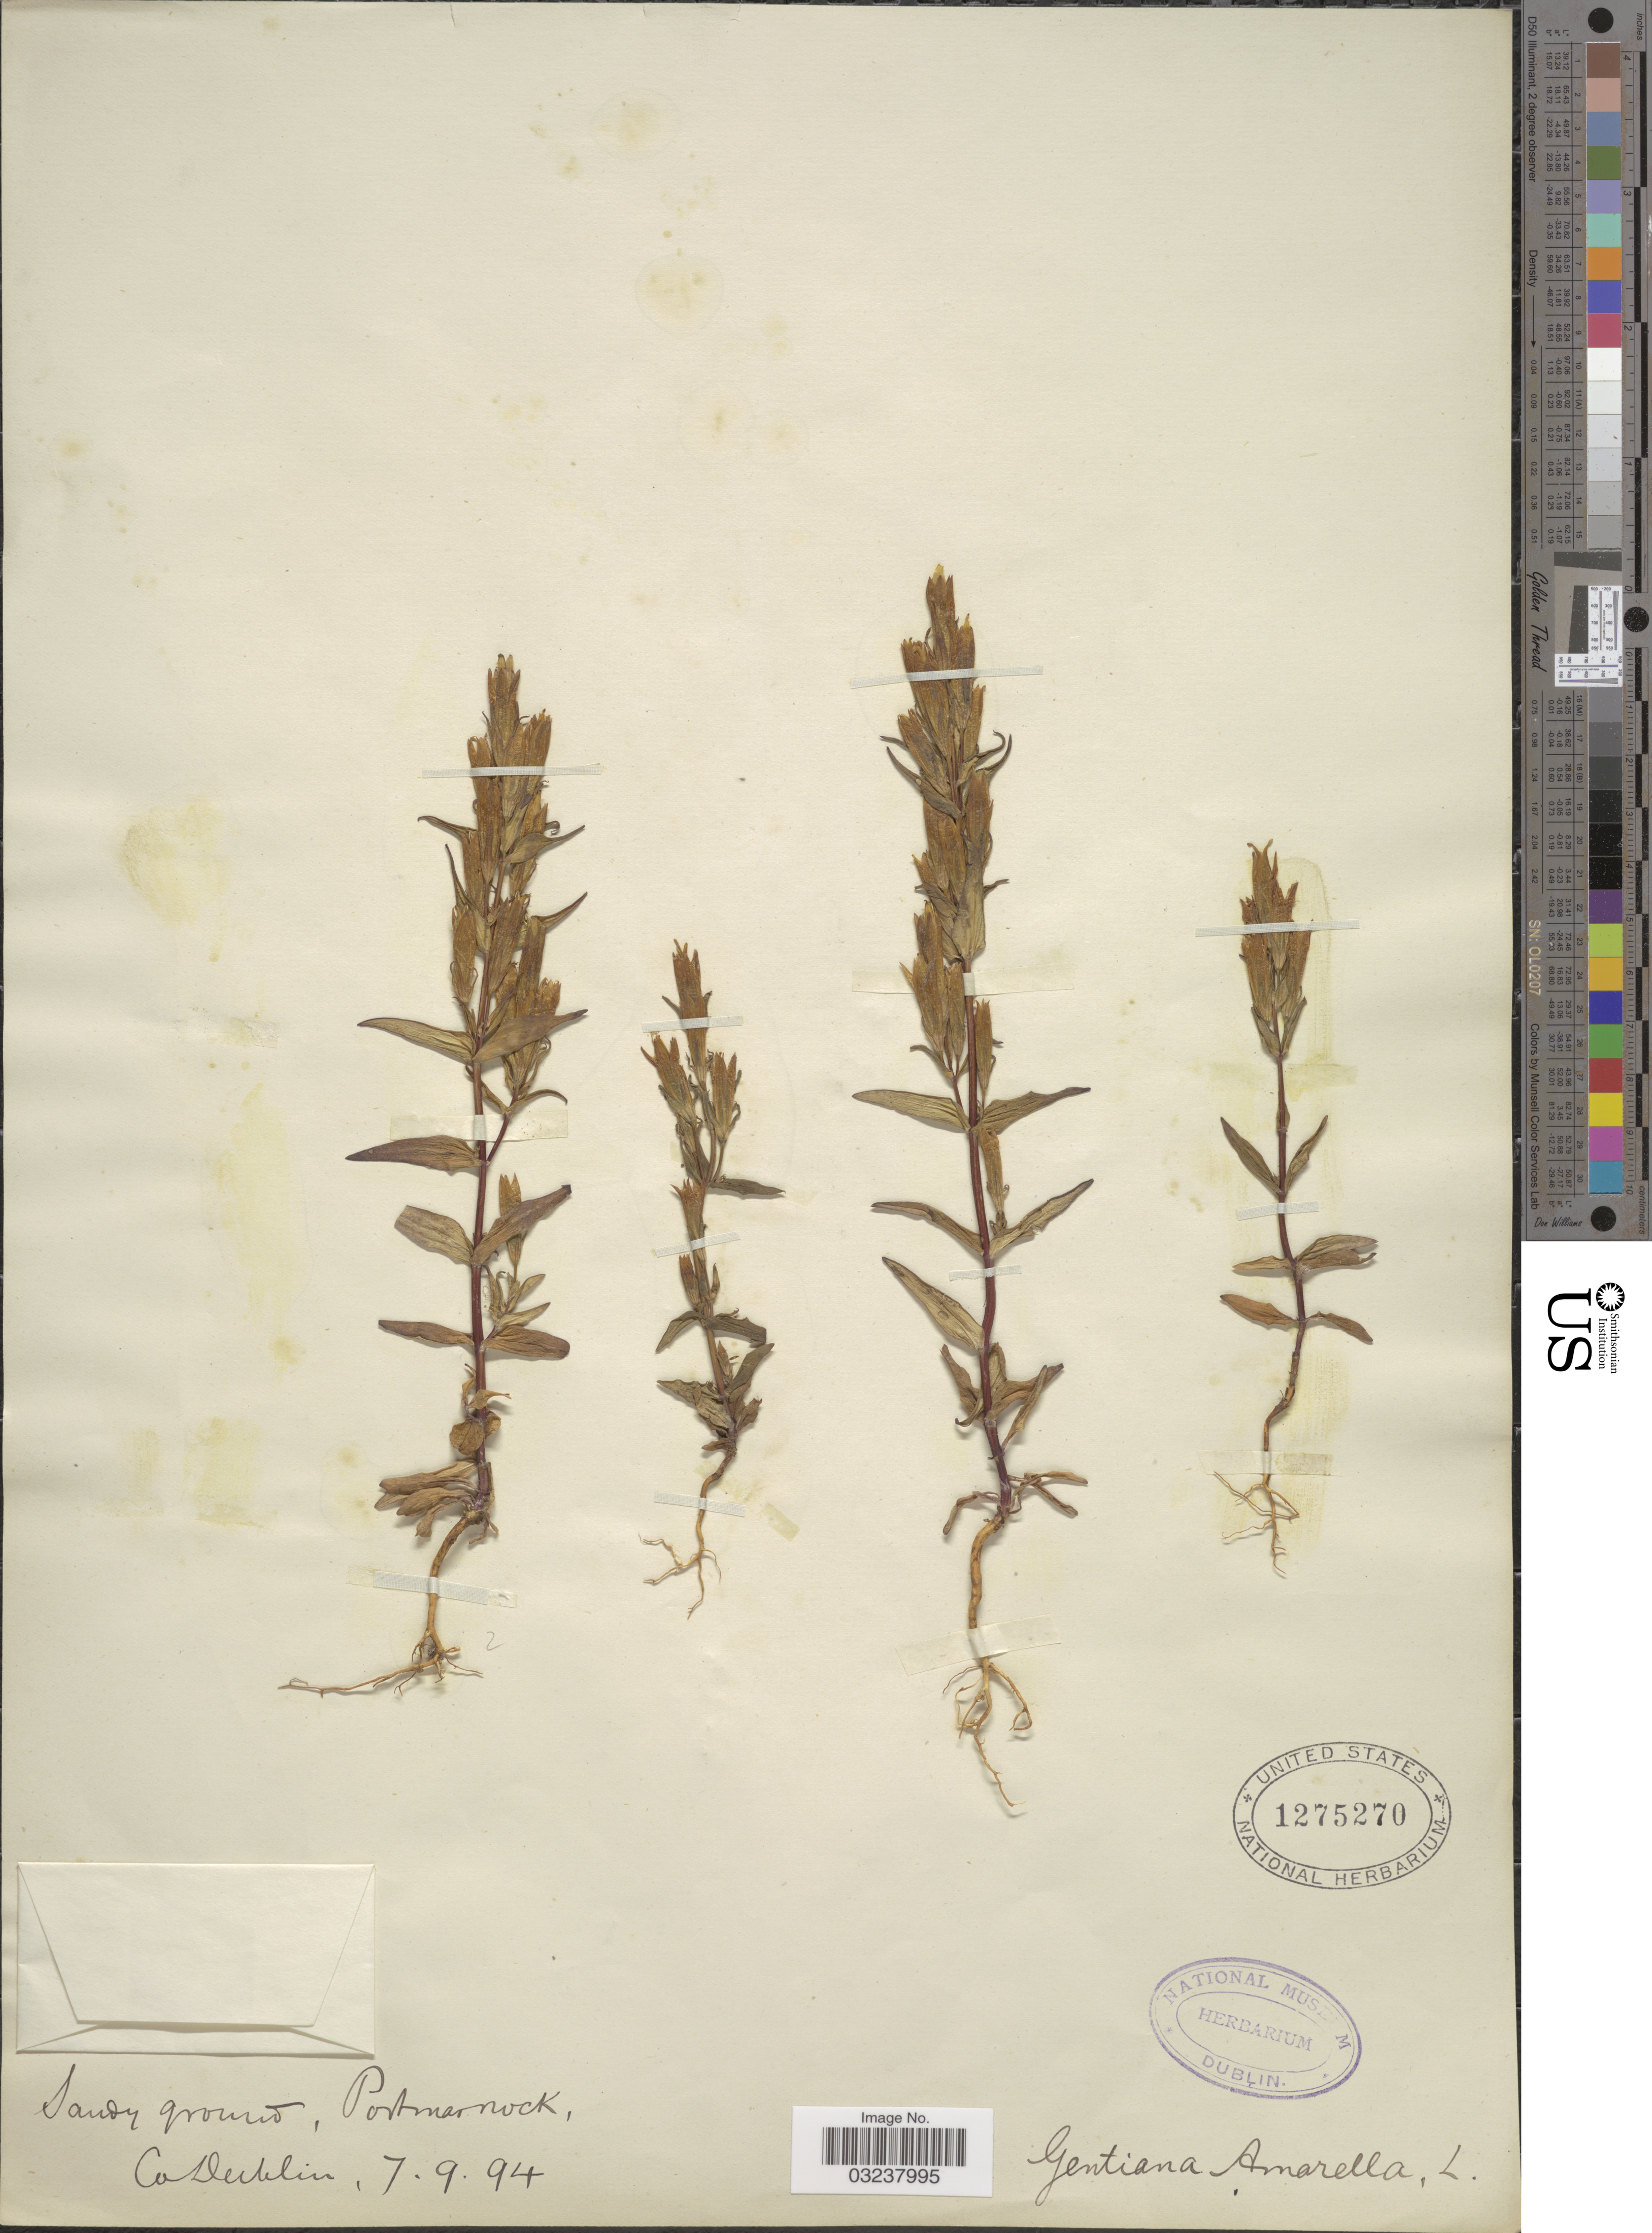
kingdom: Plantae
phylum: Tracheophyta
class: Magnoliopsida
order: Gentianales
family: Gentianaceae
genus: Gentianella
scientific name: Gentianella amarella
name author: (L.) Börner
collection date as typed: Transcribed d/m/y: 7/9/94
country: Ireland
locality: Portmarnock, Co Dublin.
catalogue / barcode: US 1275270